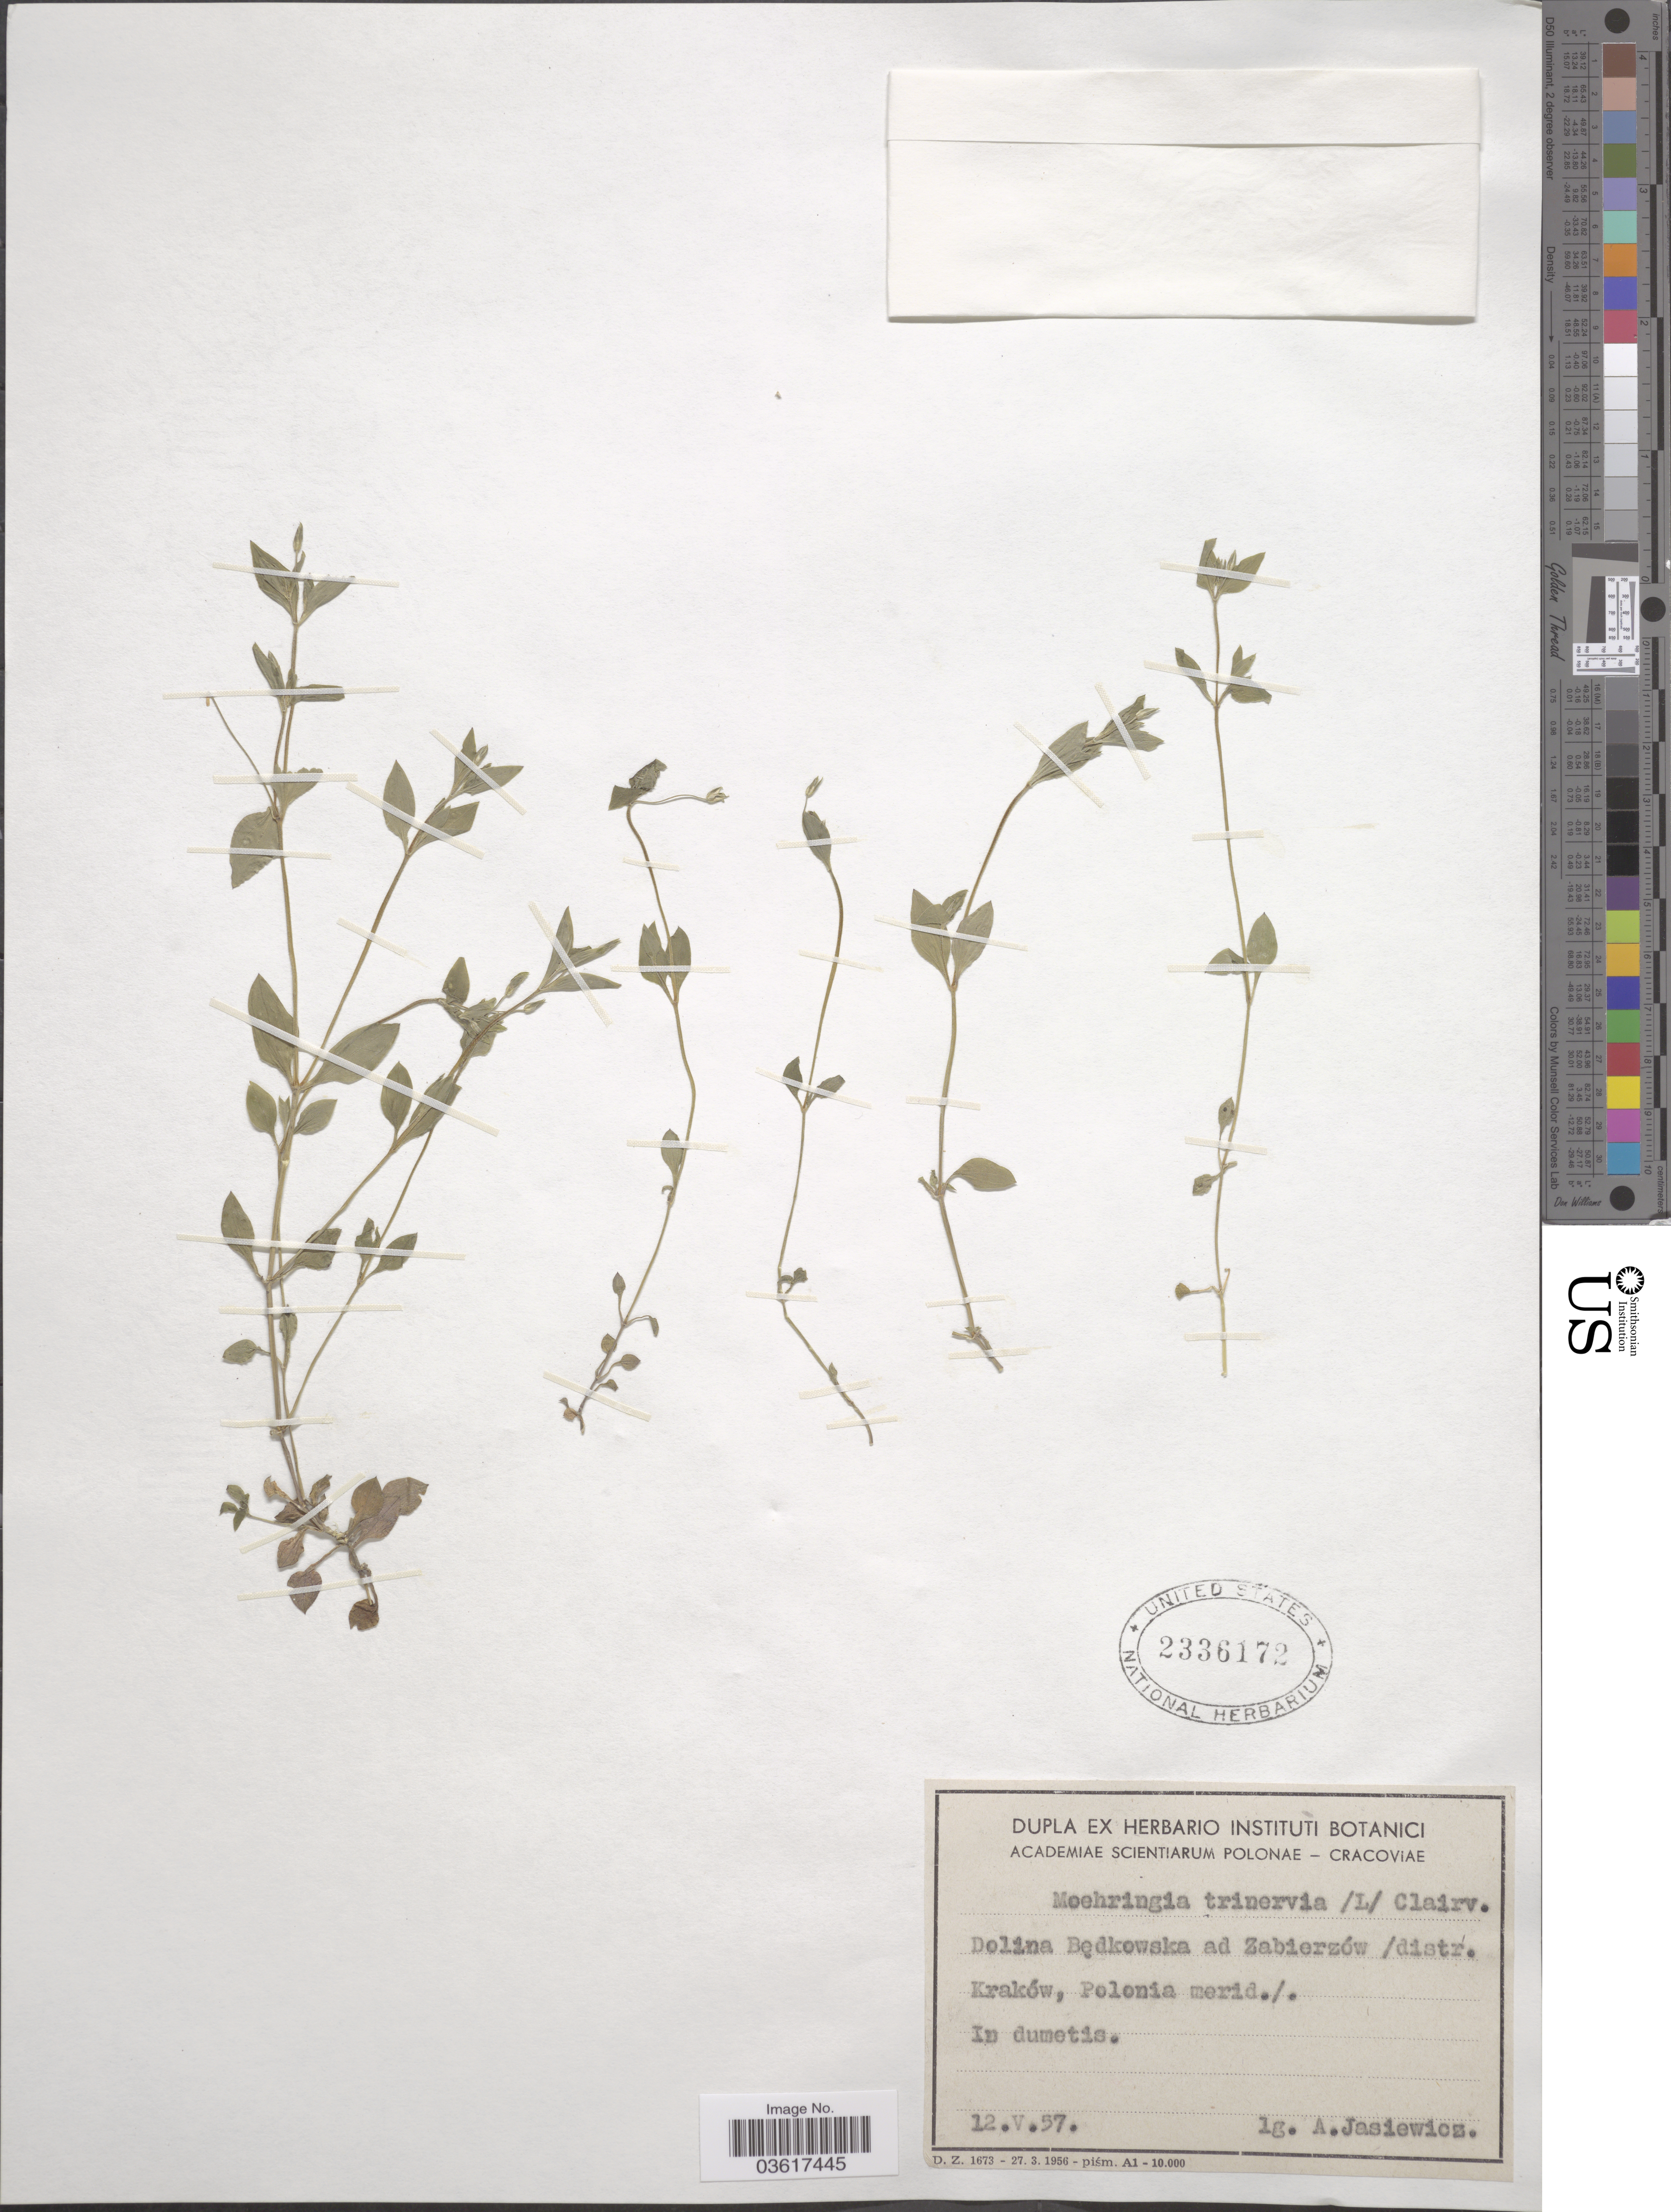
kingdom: Plantae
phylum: Tracheophyta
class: Magnoliopsida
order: Caryophyllales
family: Caryophyllaceae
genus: Moehringia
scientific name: Moehringia trinervia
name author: (L.) Clairv.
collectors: A. Jasiewicz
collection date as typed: Transcribed d/m/y: 12/5/57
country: Poland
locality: Dolina Bedkowska ad Zabierzów/ distr. Kraków, Polonia merid.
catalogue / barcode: US 2336172